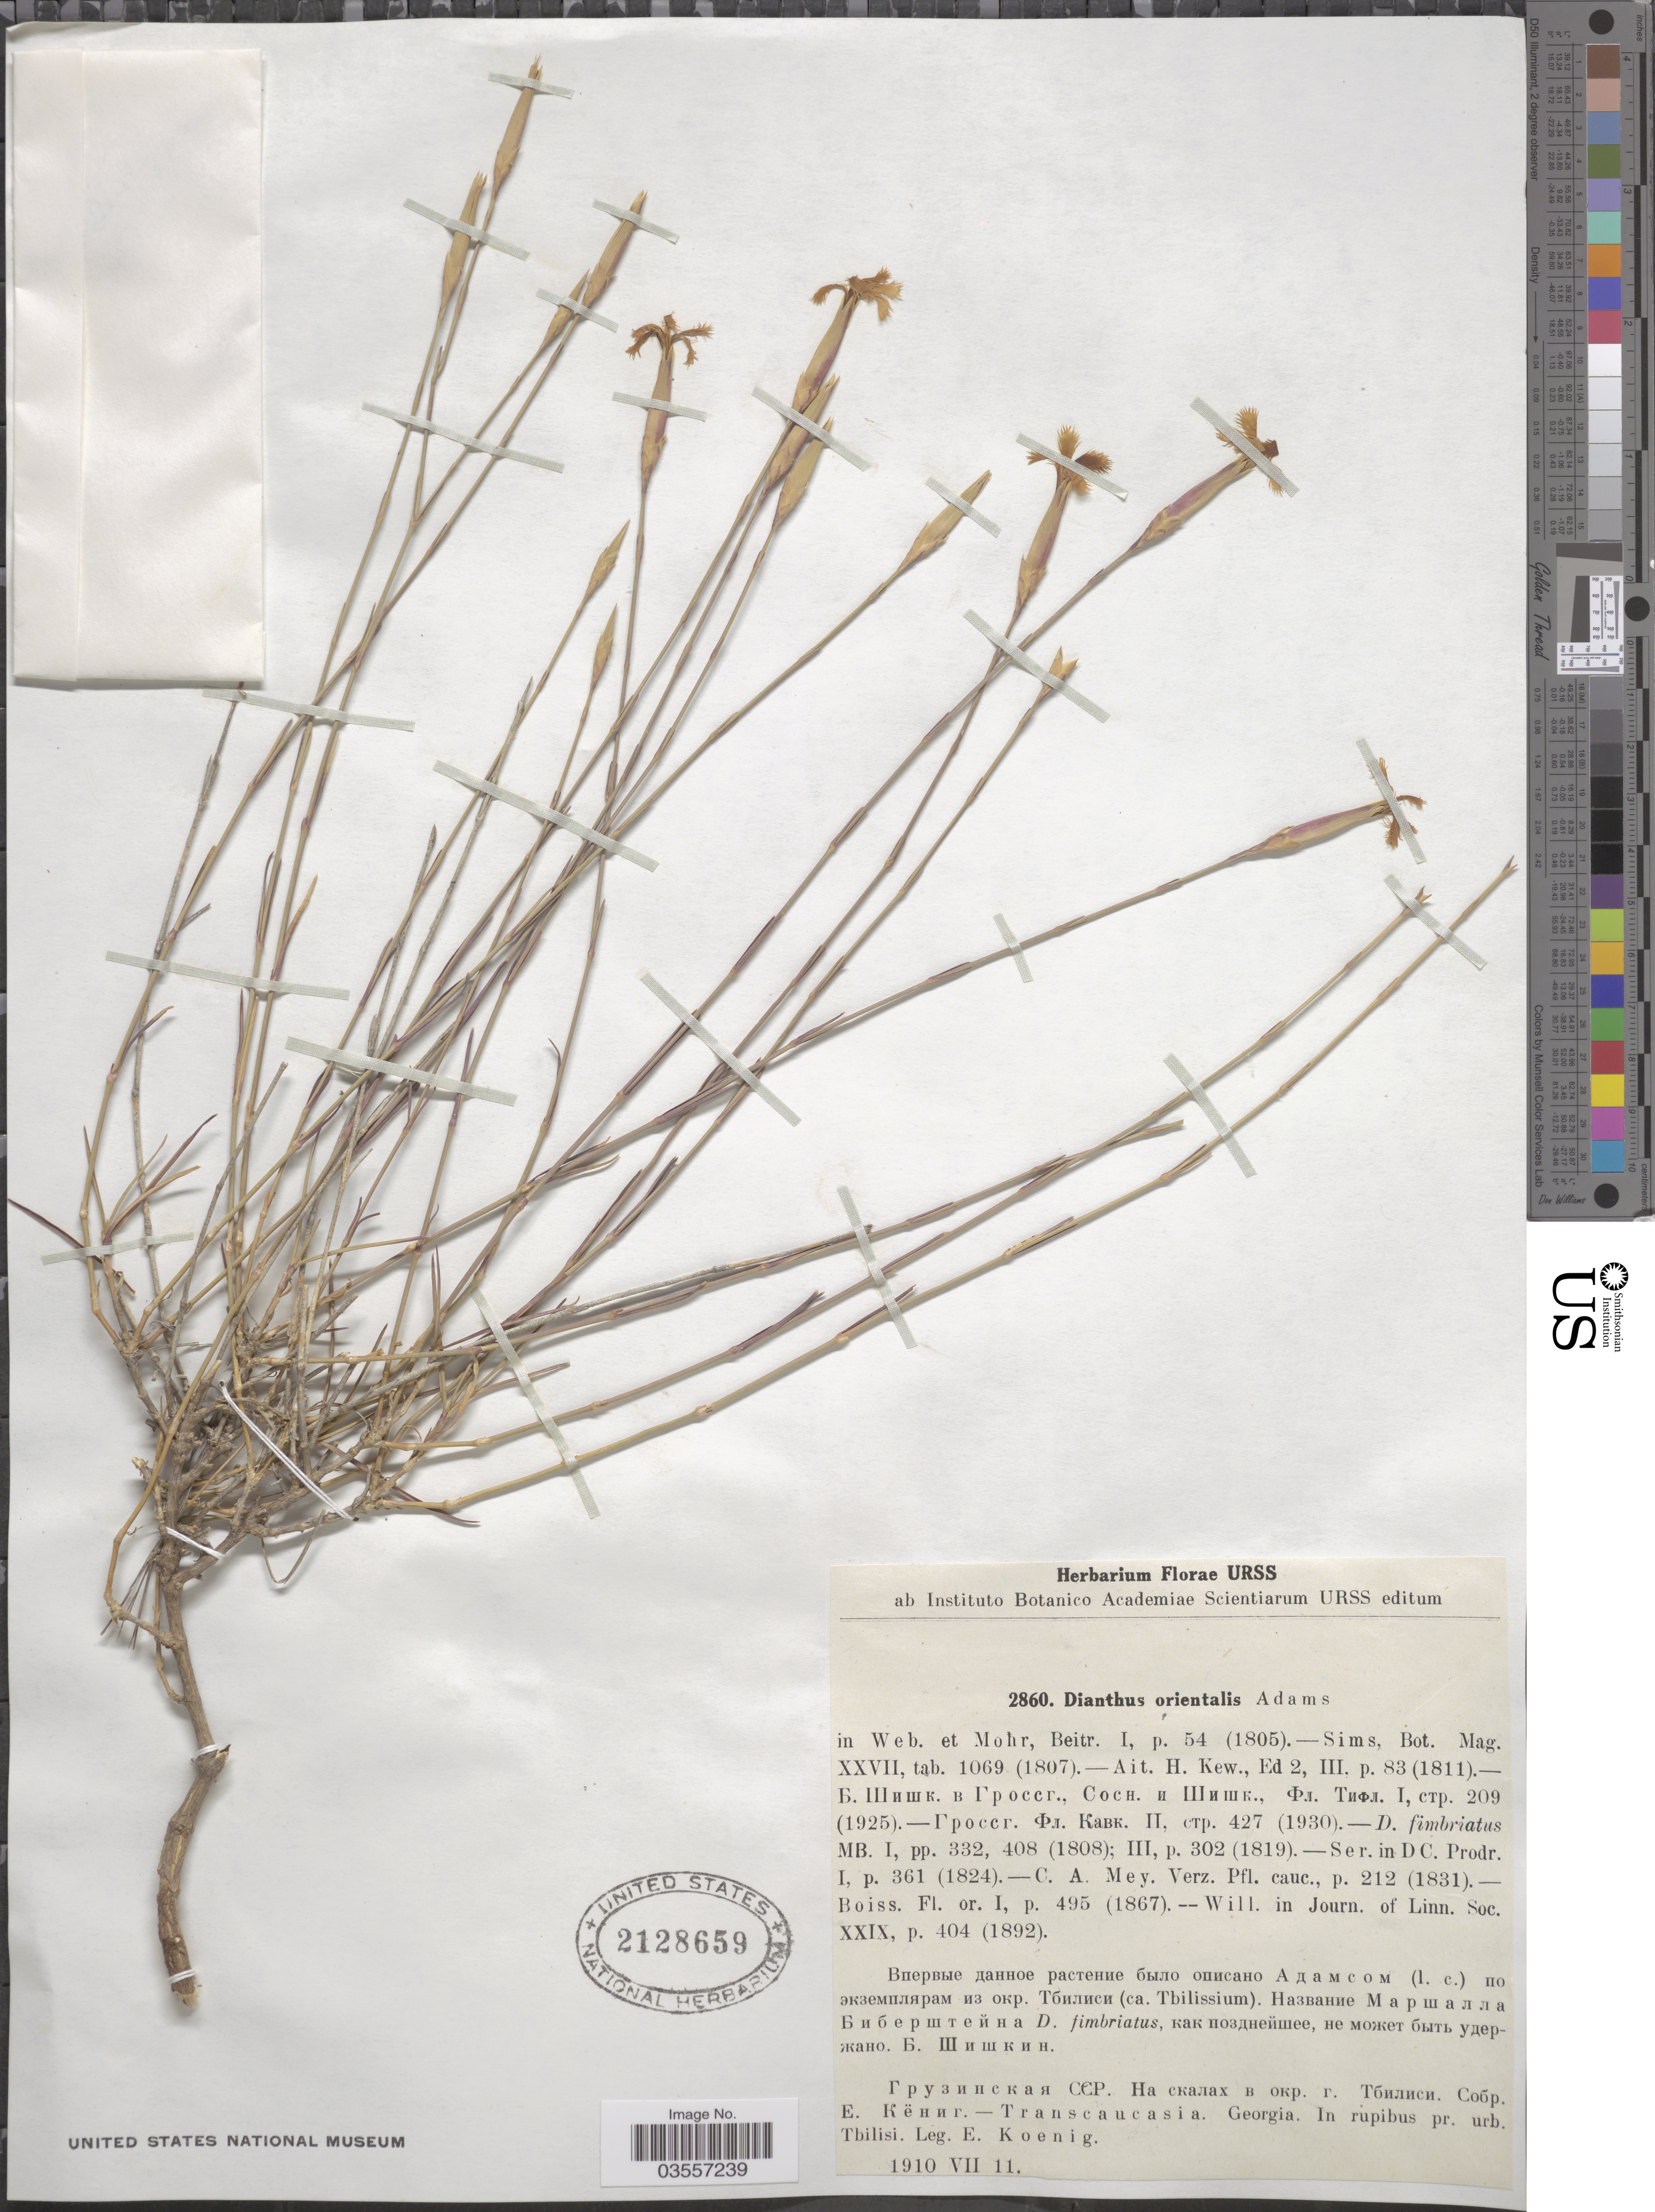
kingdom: Plantae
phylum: Tracheophyta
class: Magnoliopsida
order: Caryophyllales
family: Caryophyllaceae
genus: Dianthus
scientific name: Dianthus orientalis subsp. orientalis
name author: Adams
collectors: E. Koenig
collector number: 2860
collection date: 1910-07-11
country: Georgia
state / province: Tbilisi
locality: Transcaucasia. In rupibus pr. urb. Tbilisi.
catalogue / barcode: US 2128659